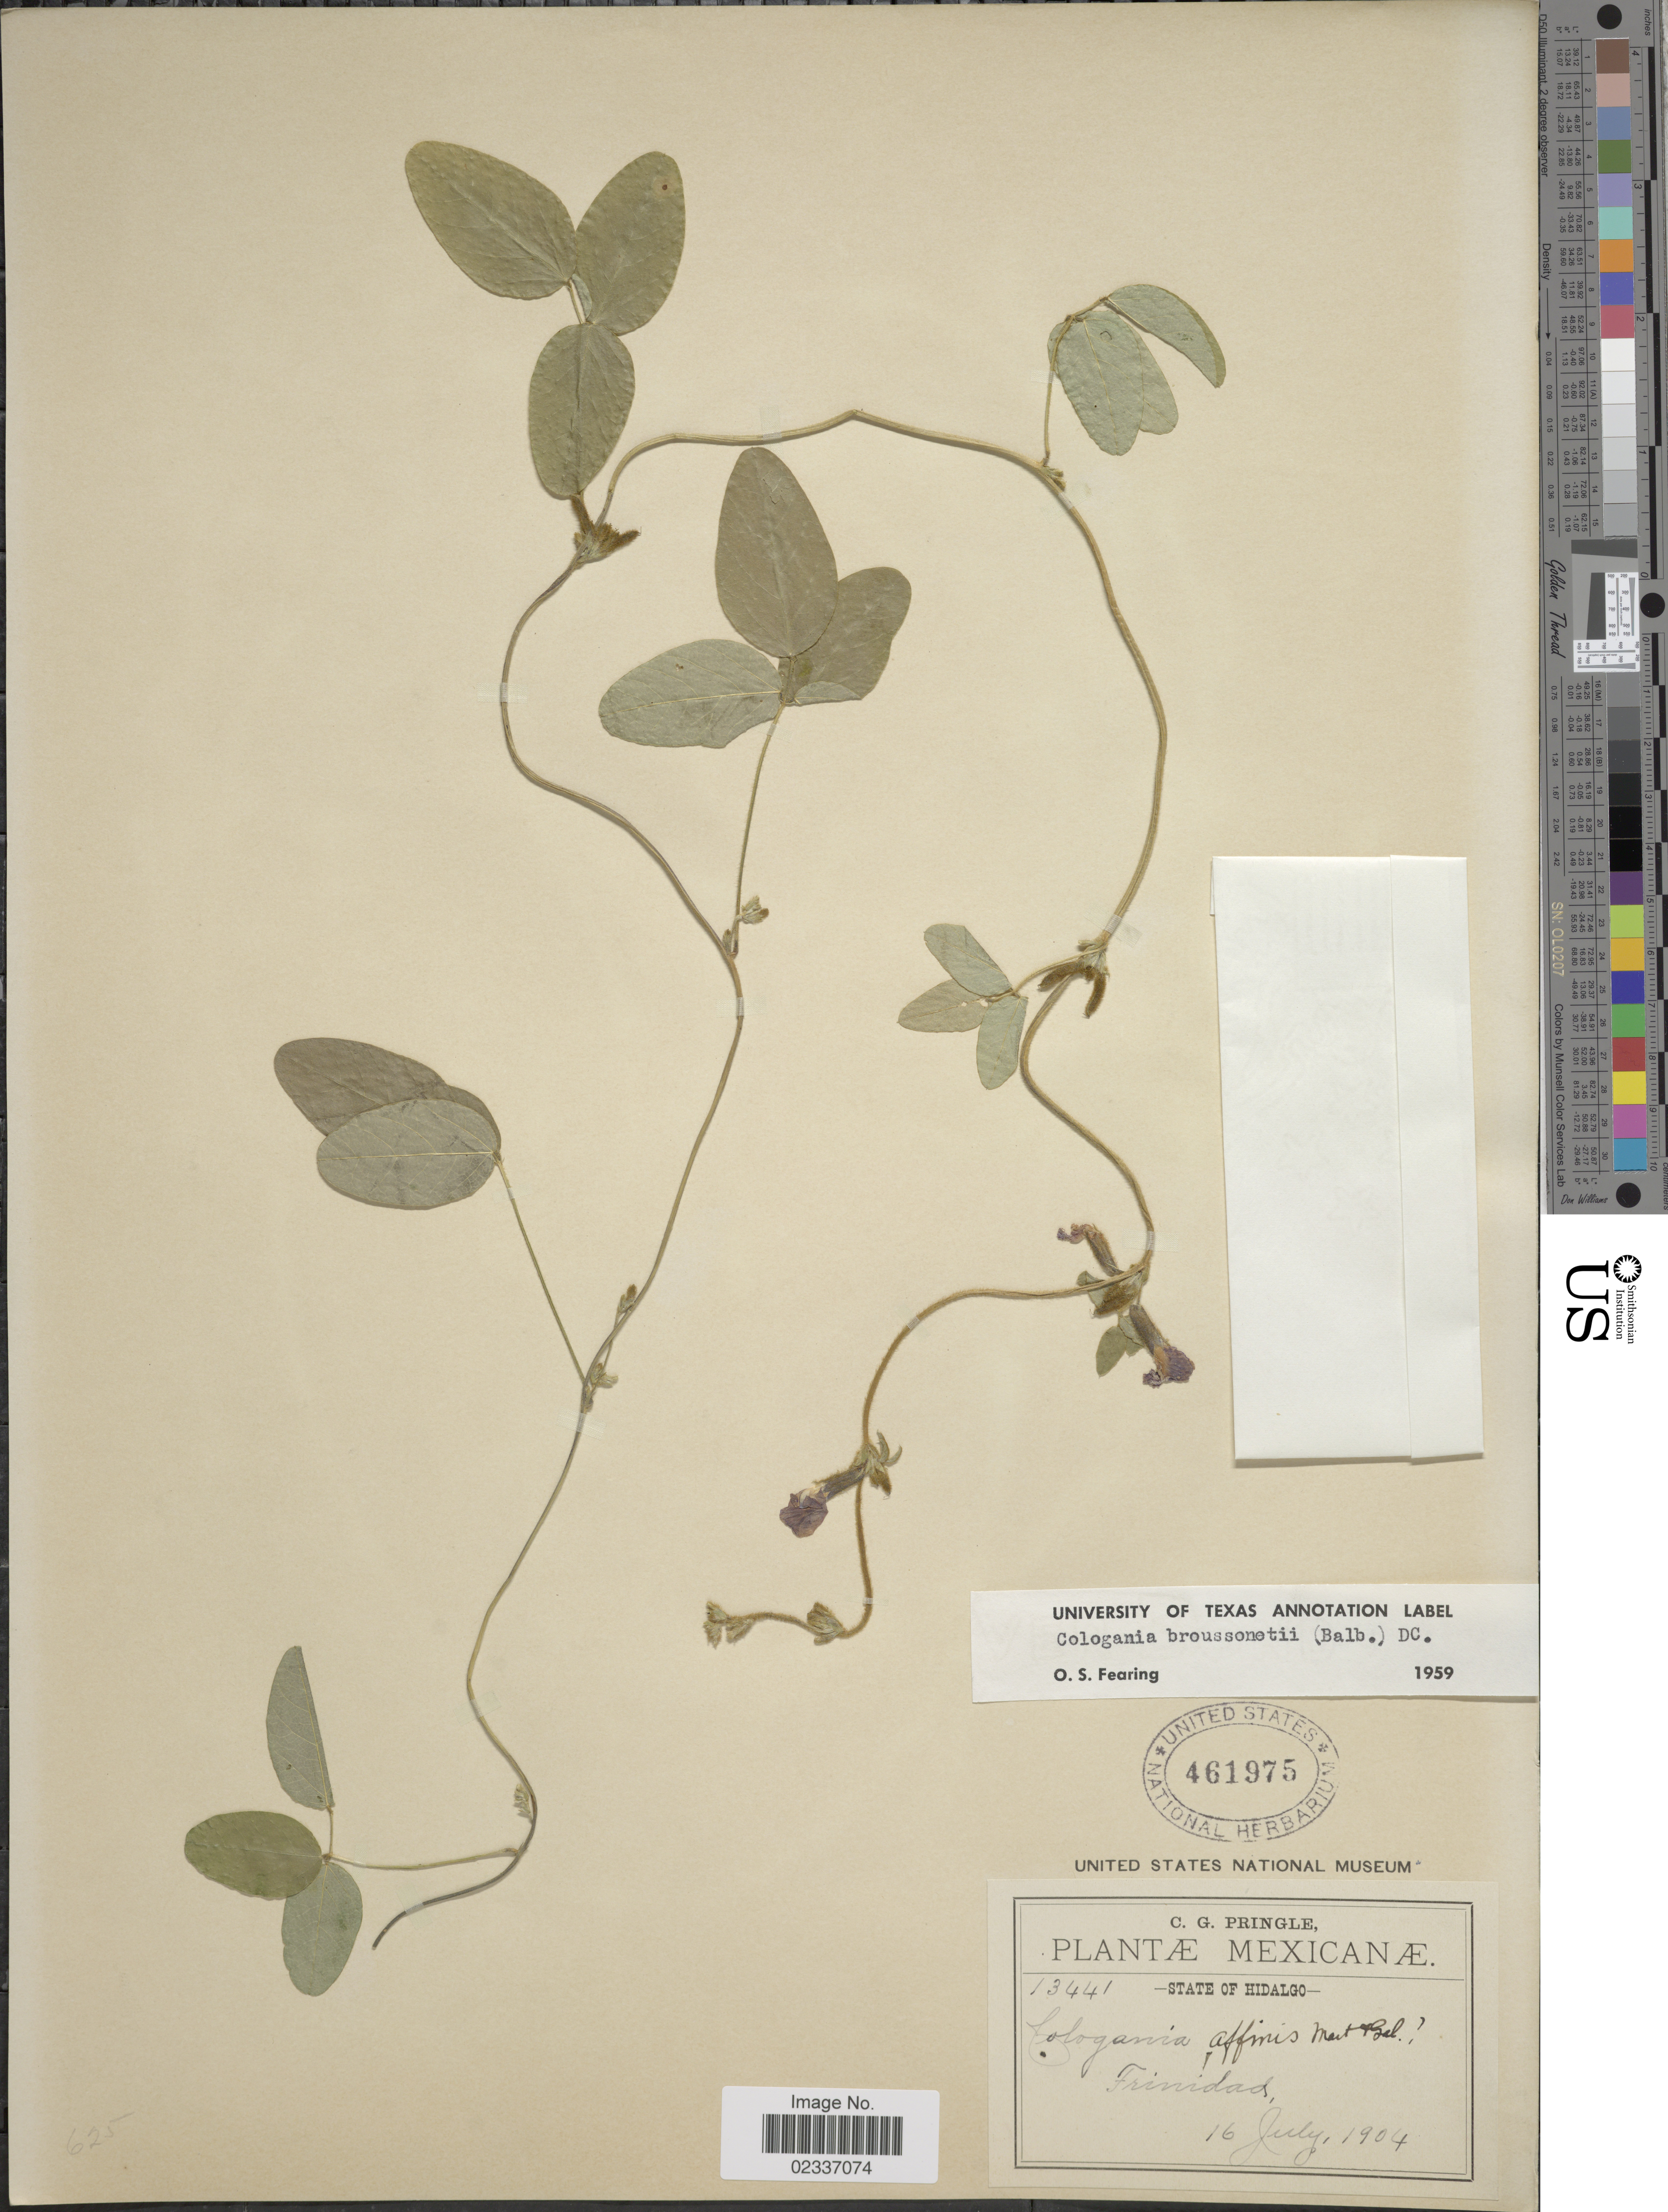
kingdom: Plantae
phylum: Tracheophyta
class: Magnoliopsida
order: Fabales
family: Fabaceae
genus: Cologania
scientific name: Cologania broussonetii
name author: (Balb.) DC.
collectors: C. G. Pringle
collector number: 13441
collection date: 1904-07-16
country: Mexico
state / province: Hidalgo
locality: Frinidad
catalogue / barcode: US 461975